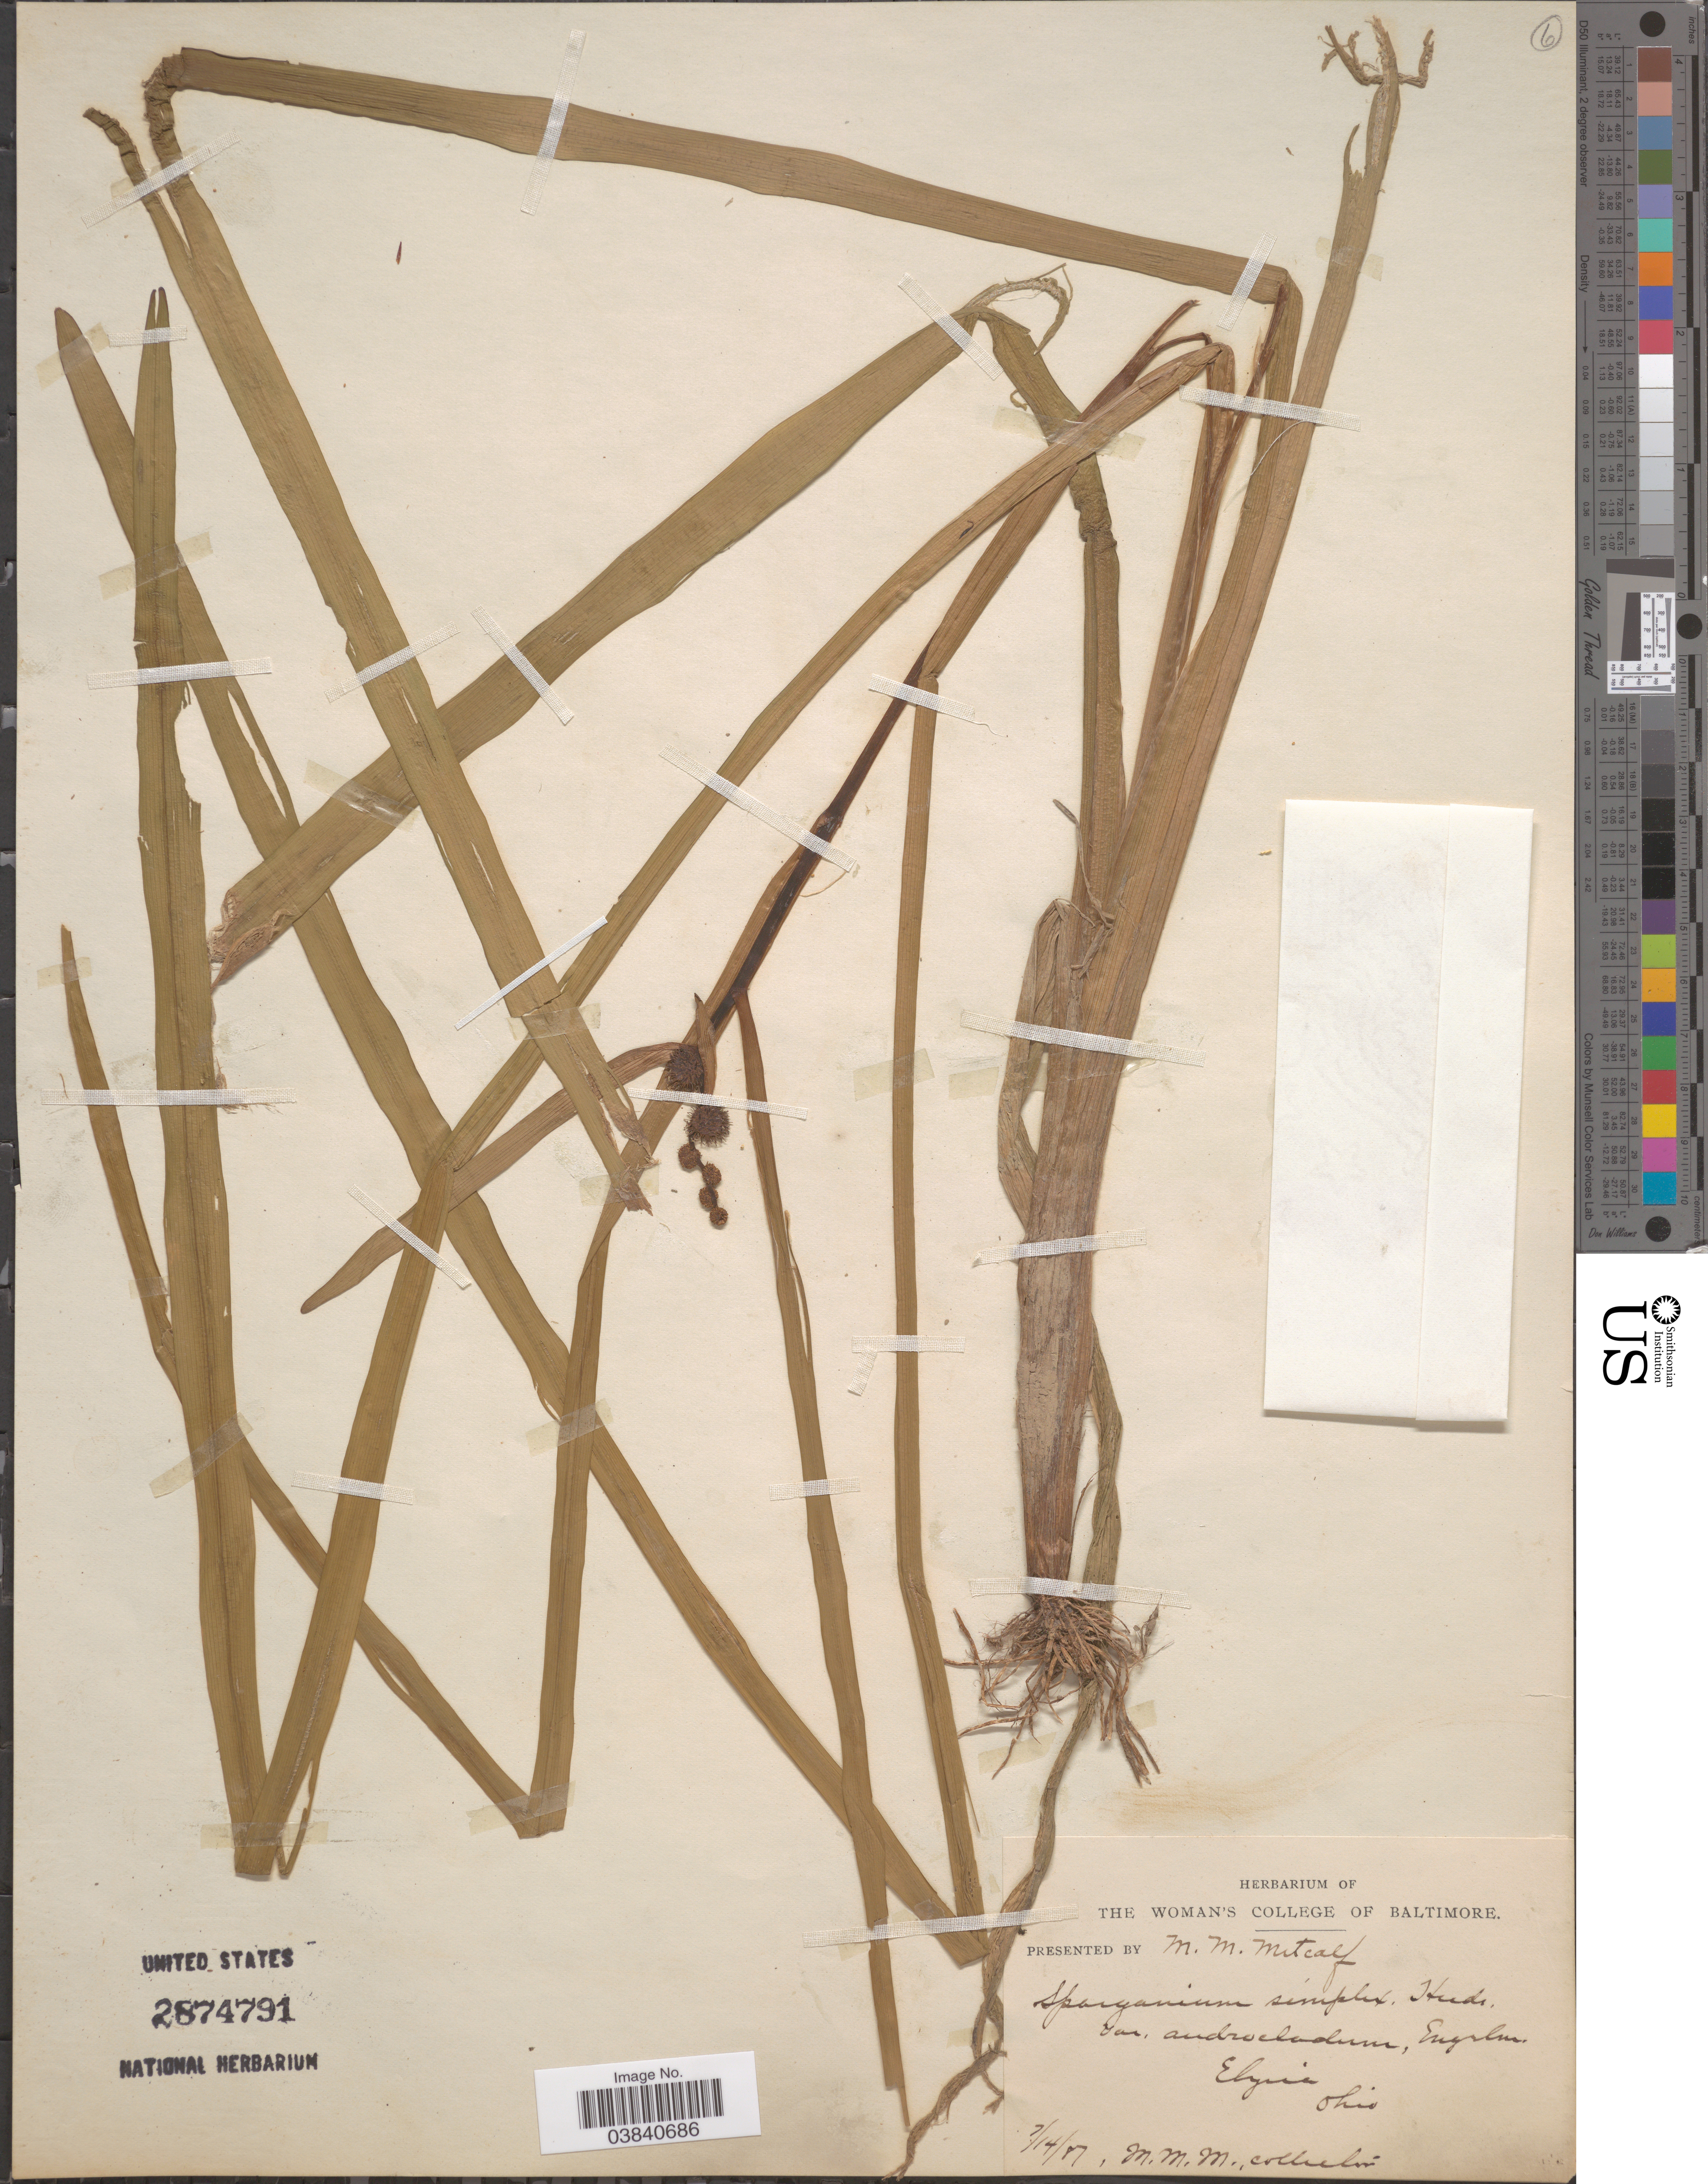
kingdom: Plantae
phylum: Tracheophyta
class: Liliopsida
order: Poales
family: Typhaceae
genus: Sparganium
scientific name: Sparganium simplex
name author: Huds.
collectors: M. Metcalf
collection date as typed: Transcribed d/m/y: 14/7/87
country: United States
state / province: Ohio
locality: Elyria.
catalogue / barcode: US 2874791